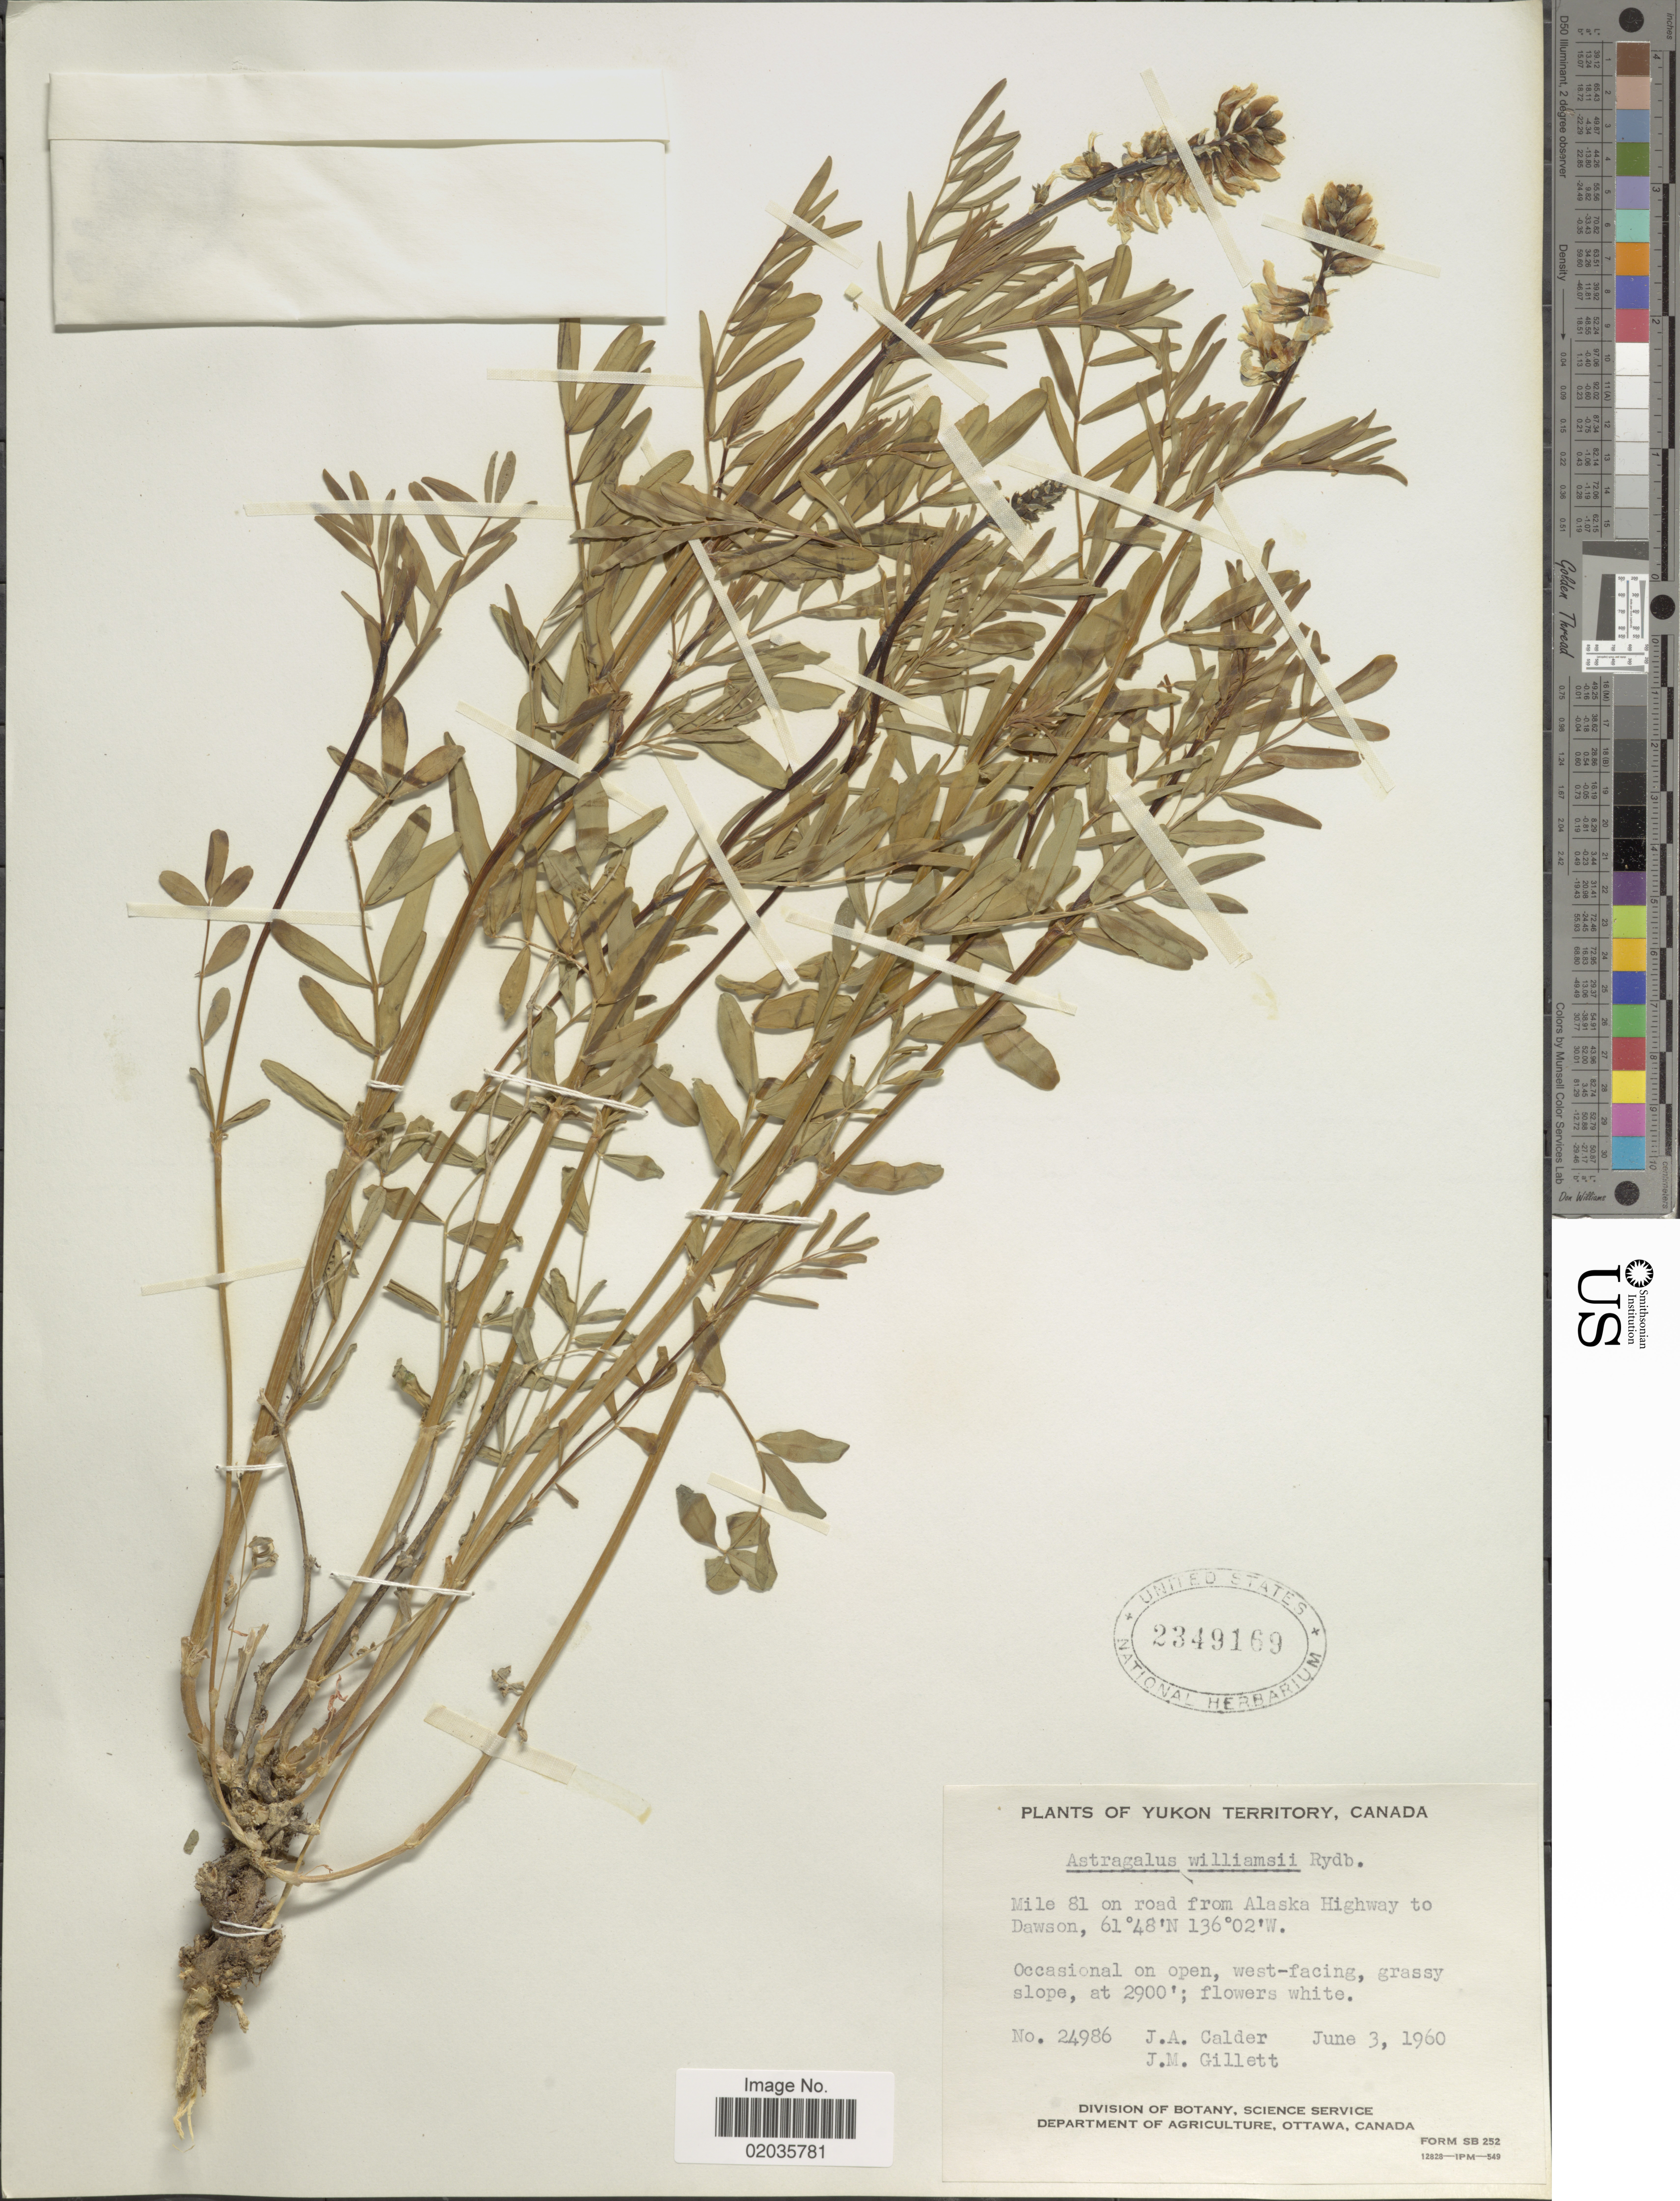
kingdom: Plantae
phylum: Tracheophyta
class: Magnoliopsida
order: Fabales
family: Fabaceae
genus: Astragalus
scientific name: Astragalus williamsii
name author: Rydb.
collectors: J. A. Calder & J. M. Gillett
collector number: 24986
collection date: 1960-06-03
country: Canada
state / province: Yukon Territory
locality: Mile 81 on road from Alaska Highway to Dawson, Occasional on open, west-facing, grassy slope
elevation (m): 884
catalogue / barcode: US 2349169